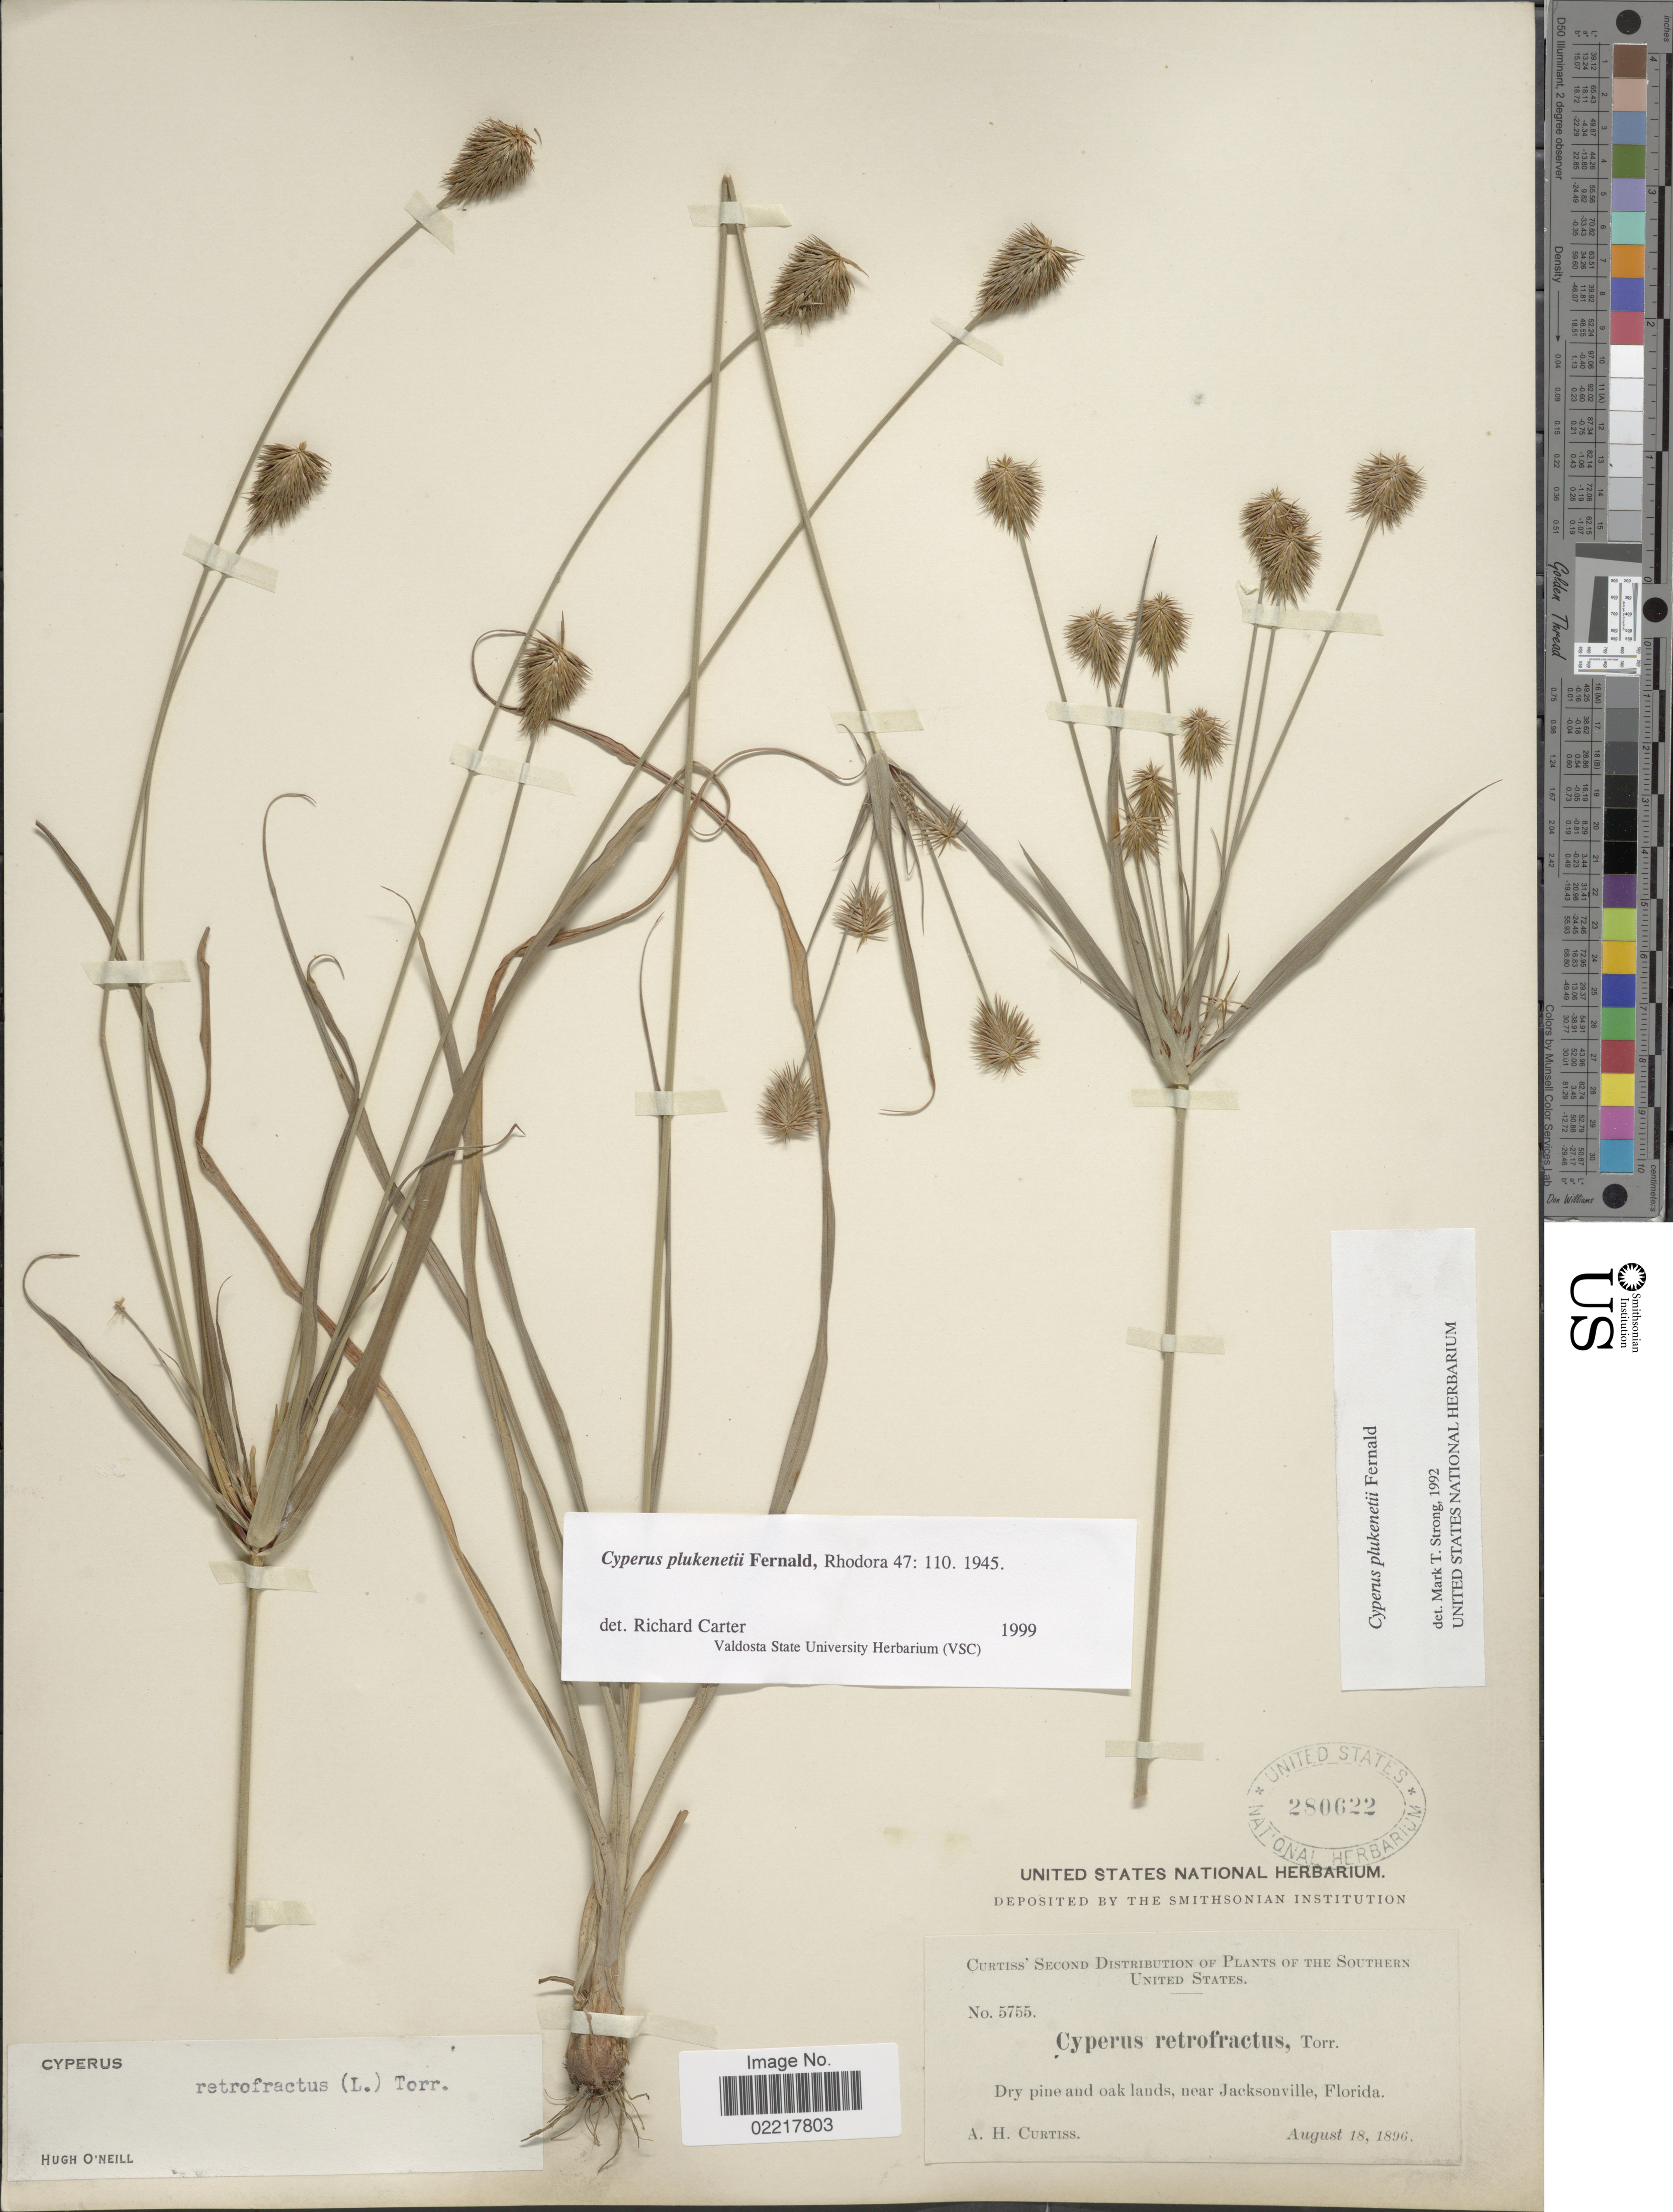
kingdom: Plantae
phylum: Tracheophyta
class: Liliopsida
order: Poales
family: Cyperaceae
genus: Cyperus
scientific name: Cyperus plukenetii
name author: Fernald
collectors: A. H. Curtiss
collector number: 5755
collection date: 1896-08-18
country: United States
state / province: Florida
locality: Near Jacksonville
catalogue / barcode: US 280622